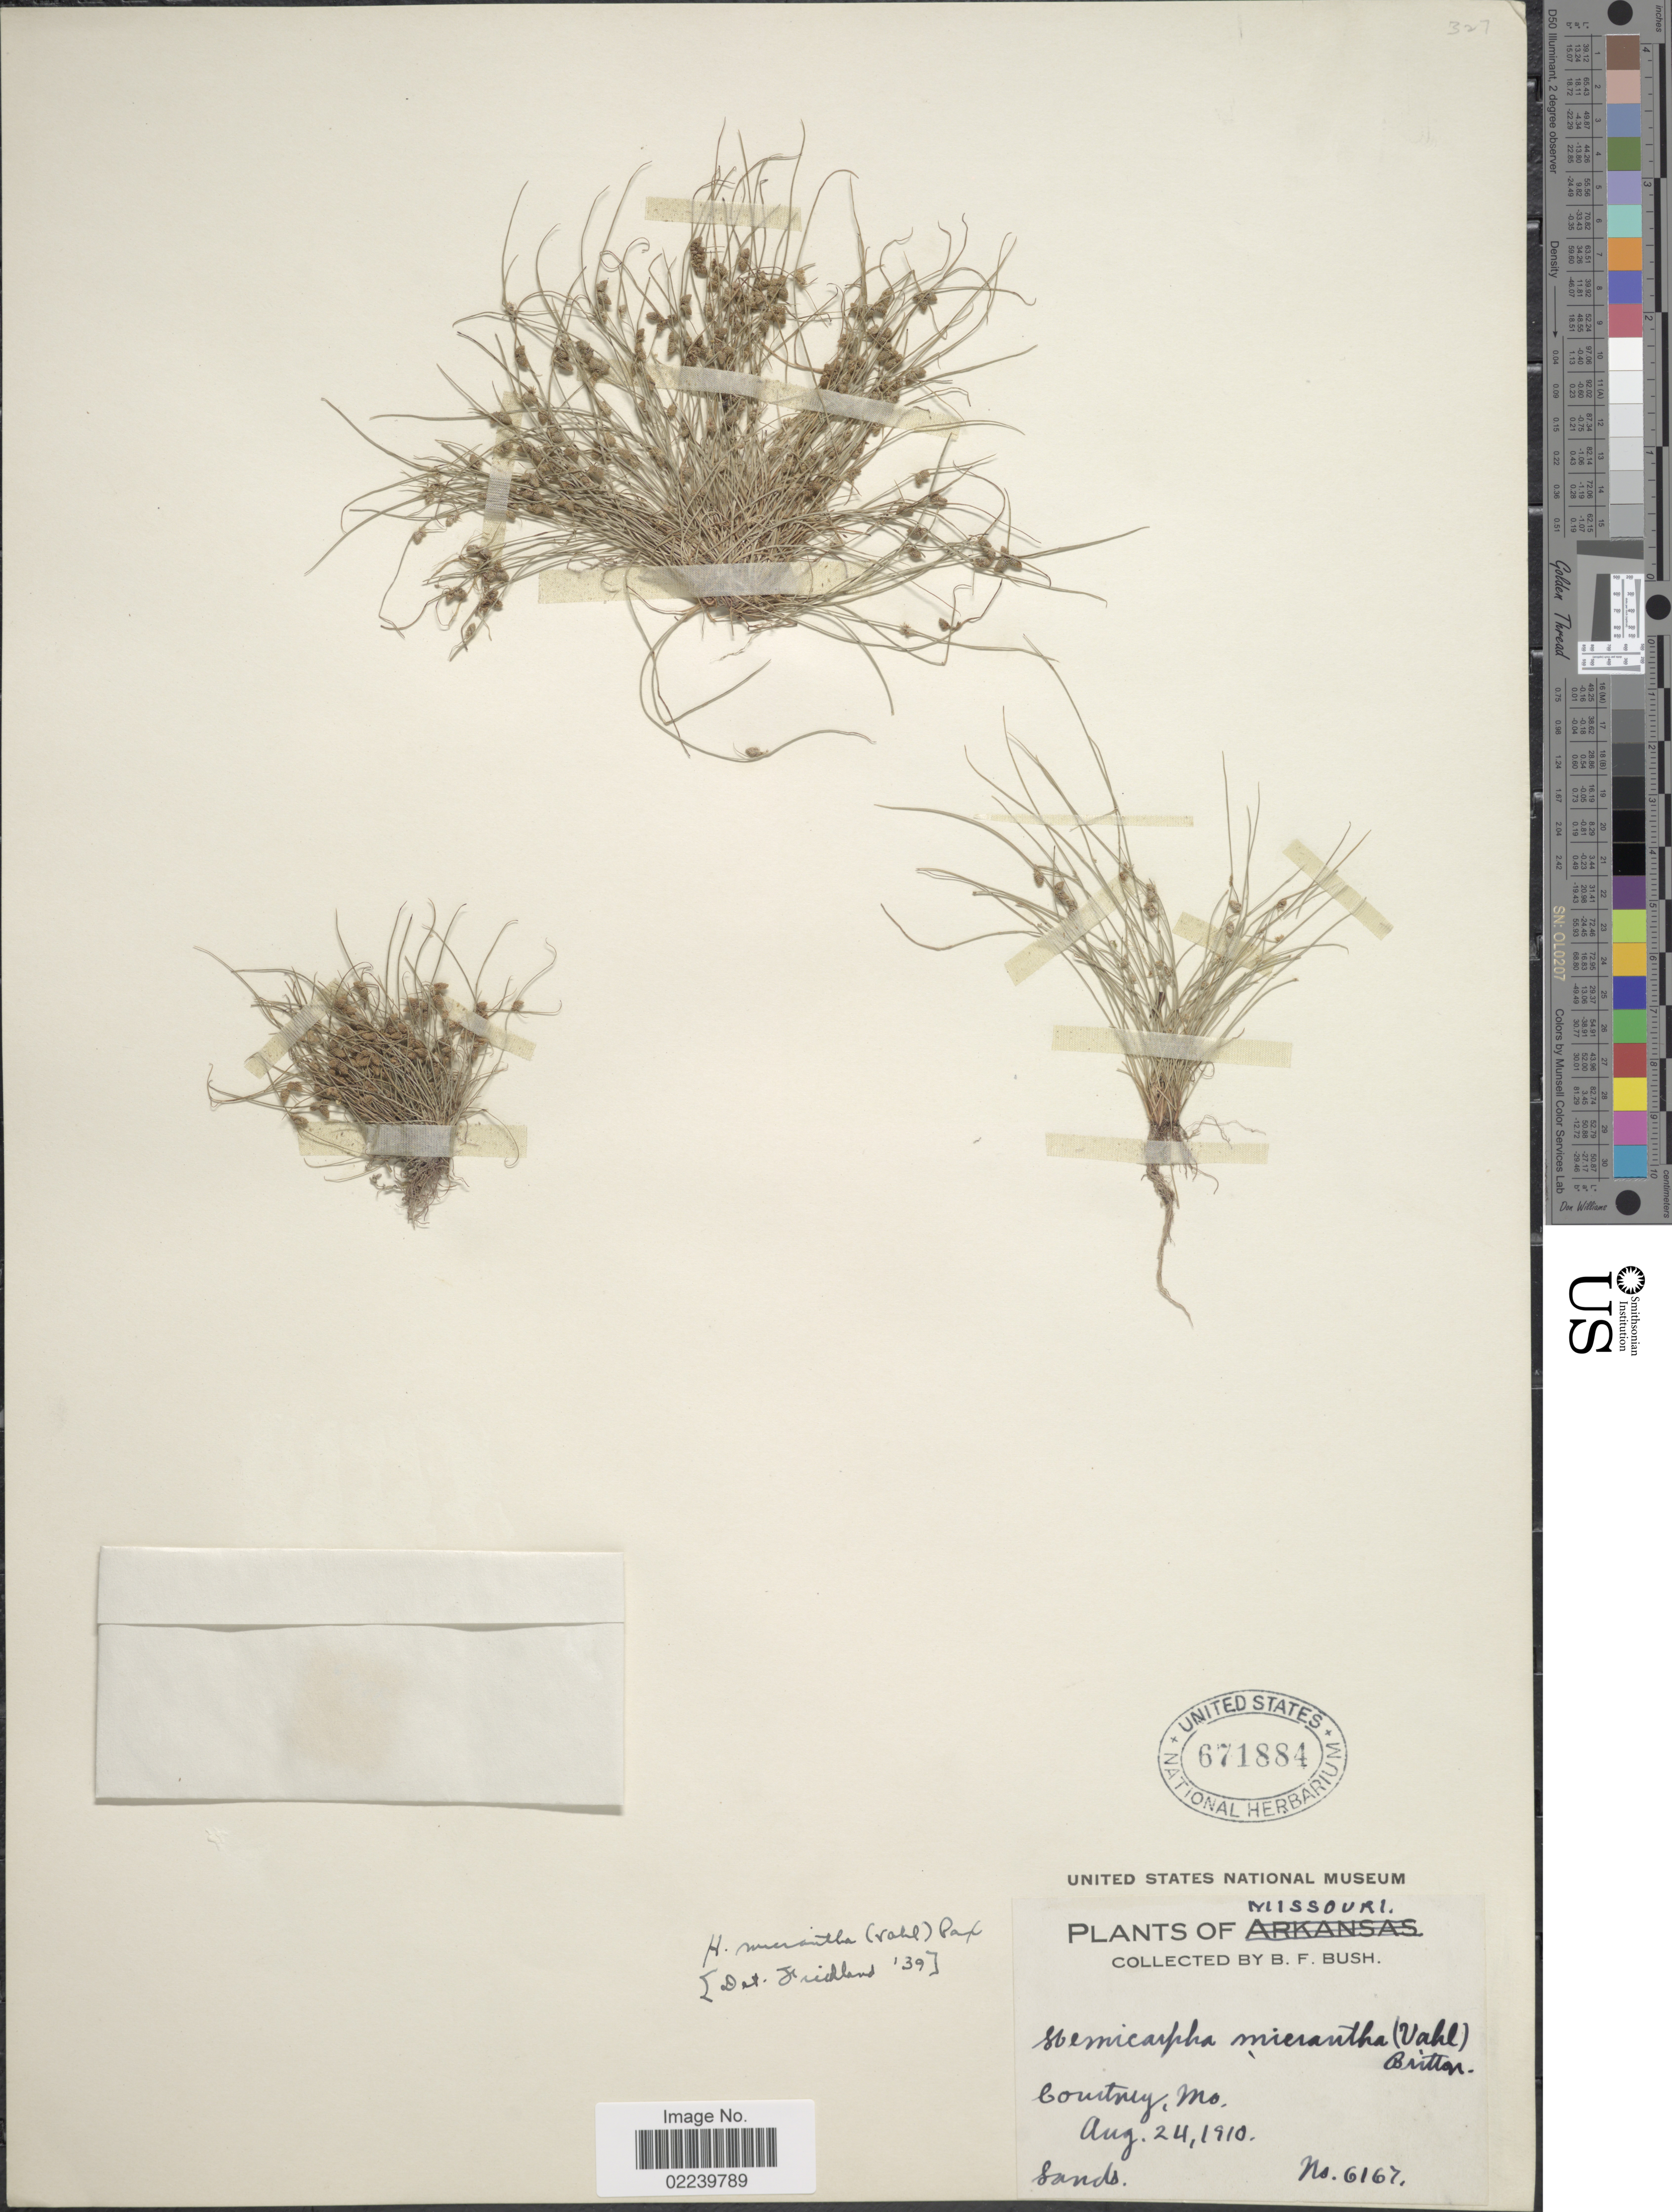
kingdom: Plantae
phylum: Tracheophyta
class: Liliopsida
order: Poales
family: Cyperaceae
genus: Cyperus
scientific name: Cyperus subsquarrosus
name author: (Muhl.) Bauters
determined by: Strong, M. T., (US), Smithsonian Institution - National Museum of Natural History (UNITED STATES)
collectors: B. F. Bush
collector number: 6167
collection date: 1910-08-24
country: United States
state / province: Missouri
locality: Courtney, Mo.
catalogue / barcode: US 671884